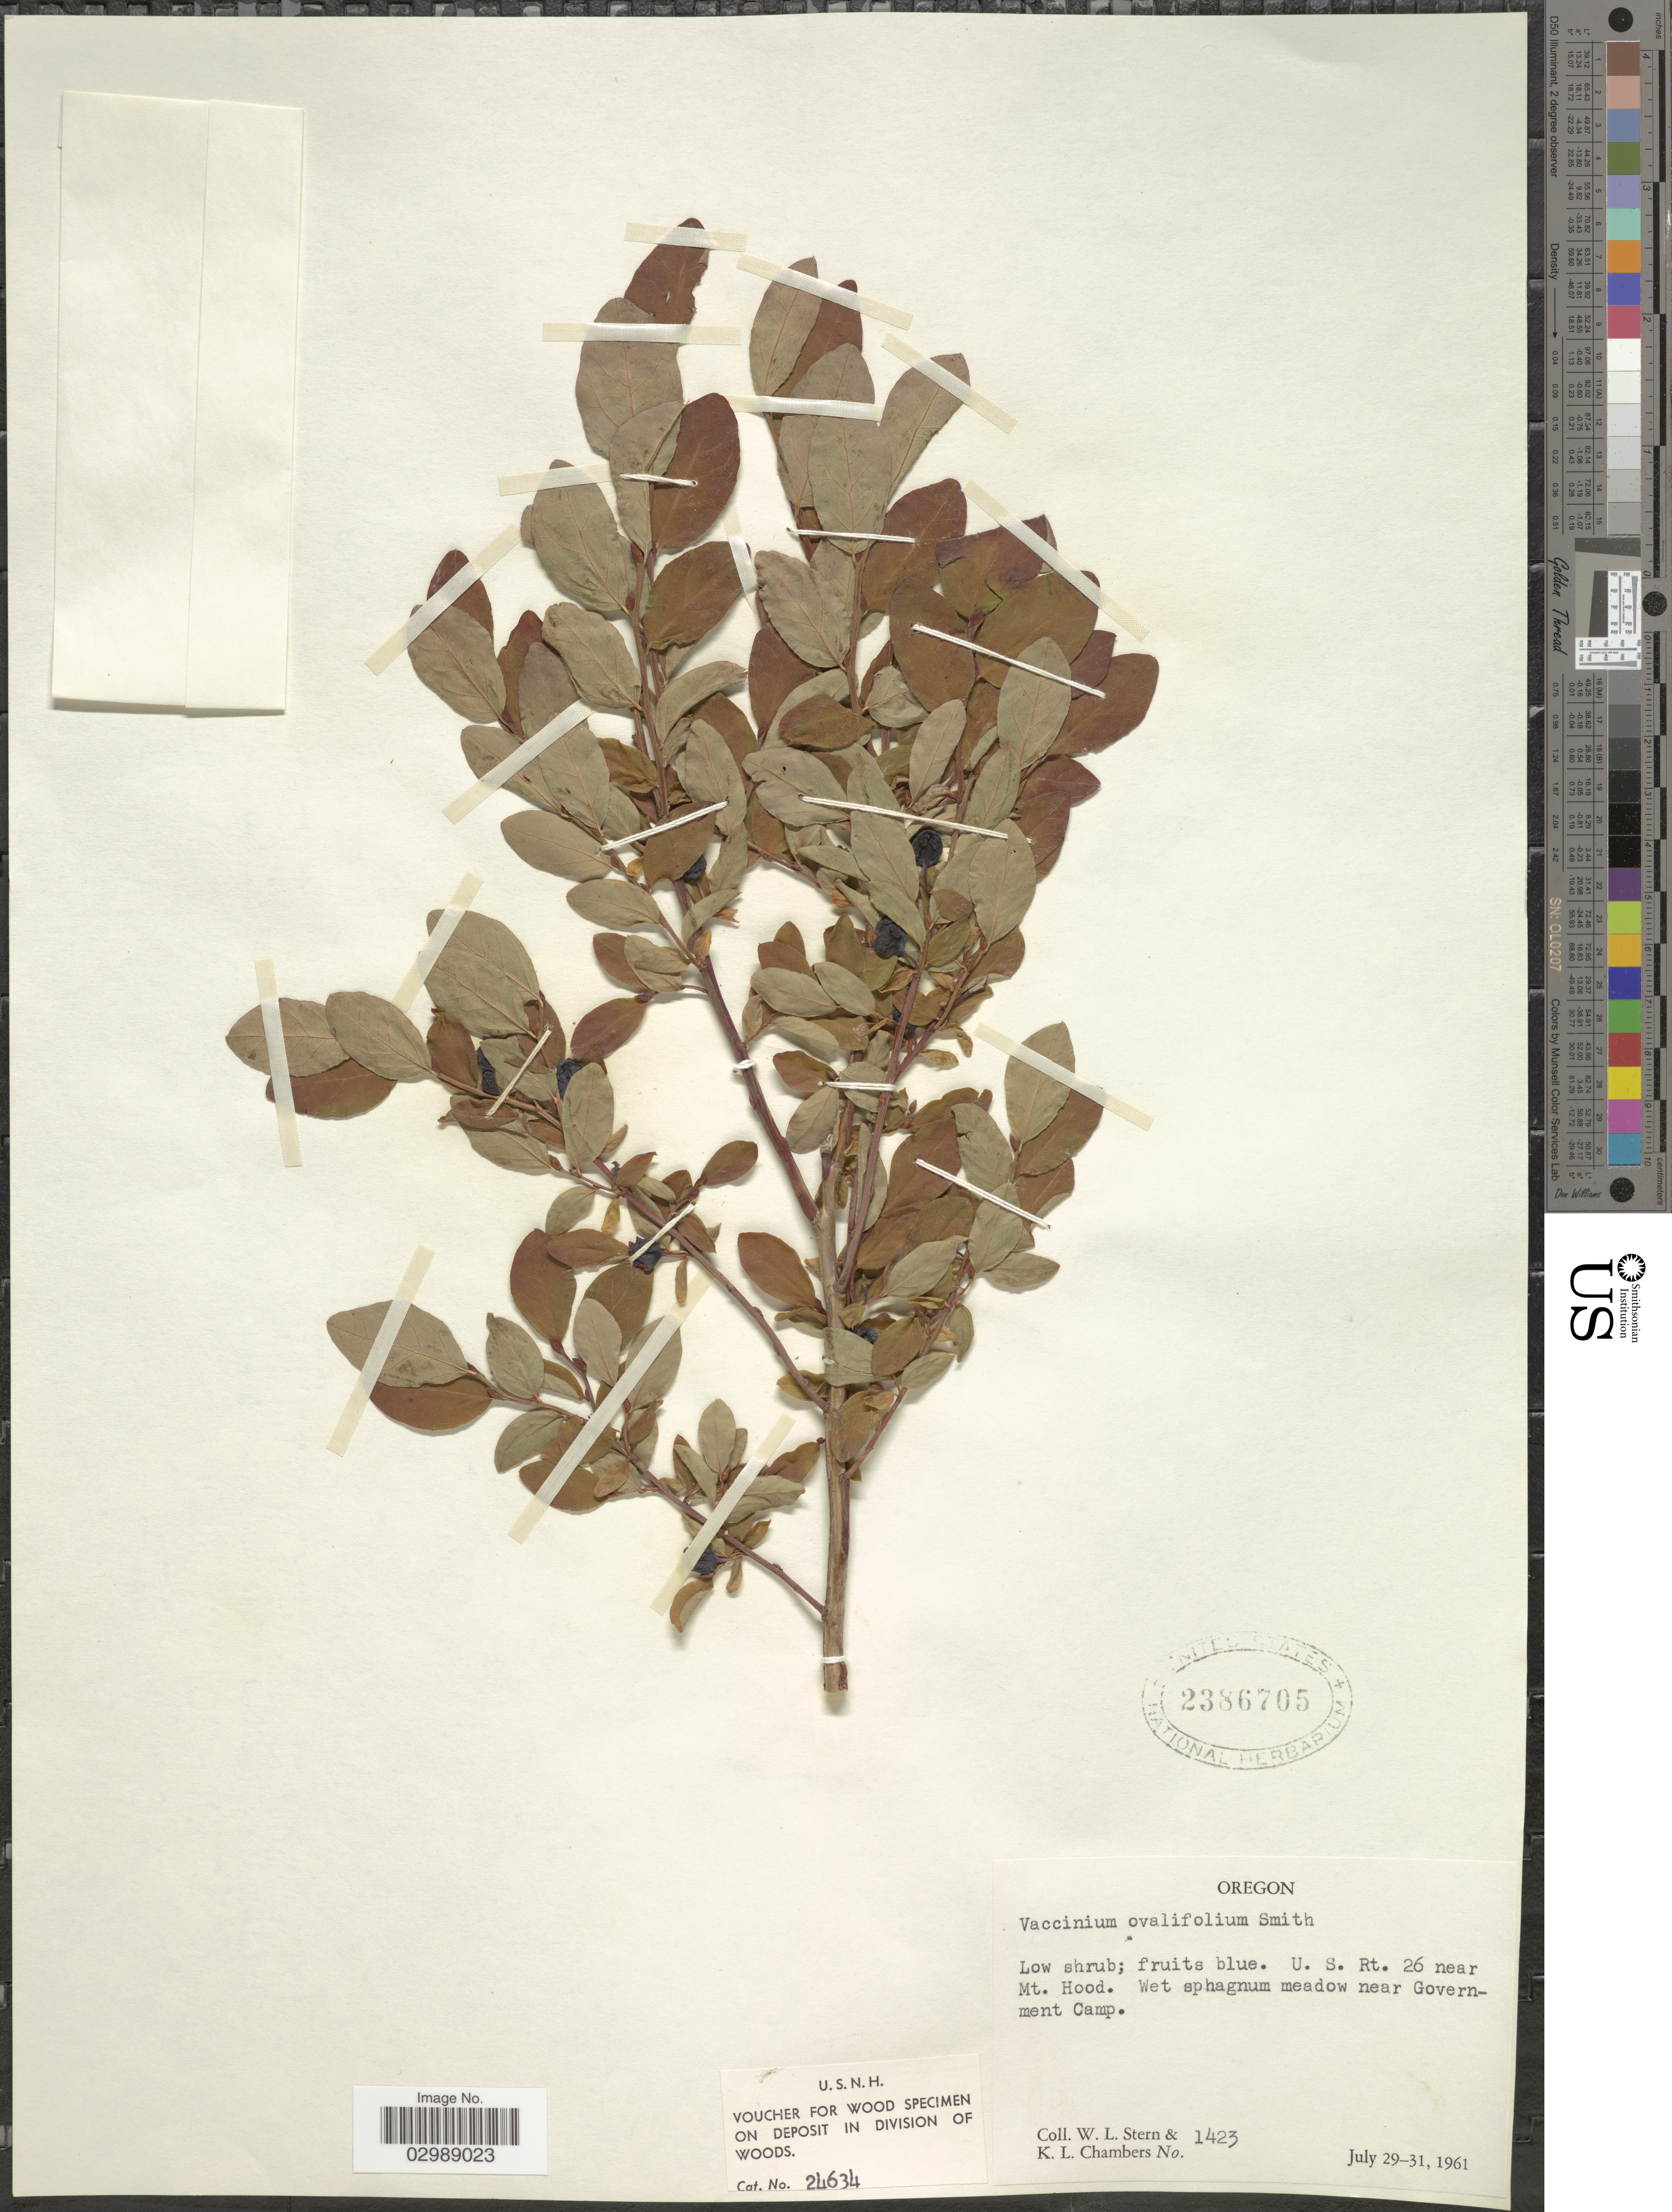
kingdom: Plantae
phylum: Tracheophyta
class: Magnoliopsida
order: Ericales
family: Ericaceae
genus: Vaccinium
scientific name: Vaccinium ovalifolium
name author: Sm.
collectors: W. L. Stern & K. Chambers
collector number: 1423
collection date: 1961-07-29/1961-07-31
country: United States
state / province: Oregon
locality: U.S. Rt. 26 near Mt. Hood. Wet sphagnum meadow near Government Camp.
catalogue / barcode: US 2386705